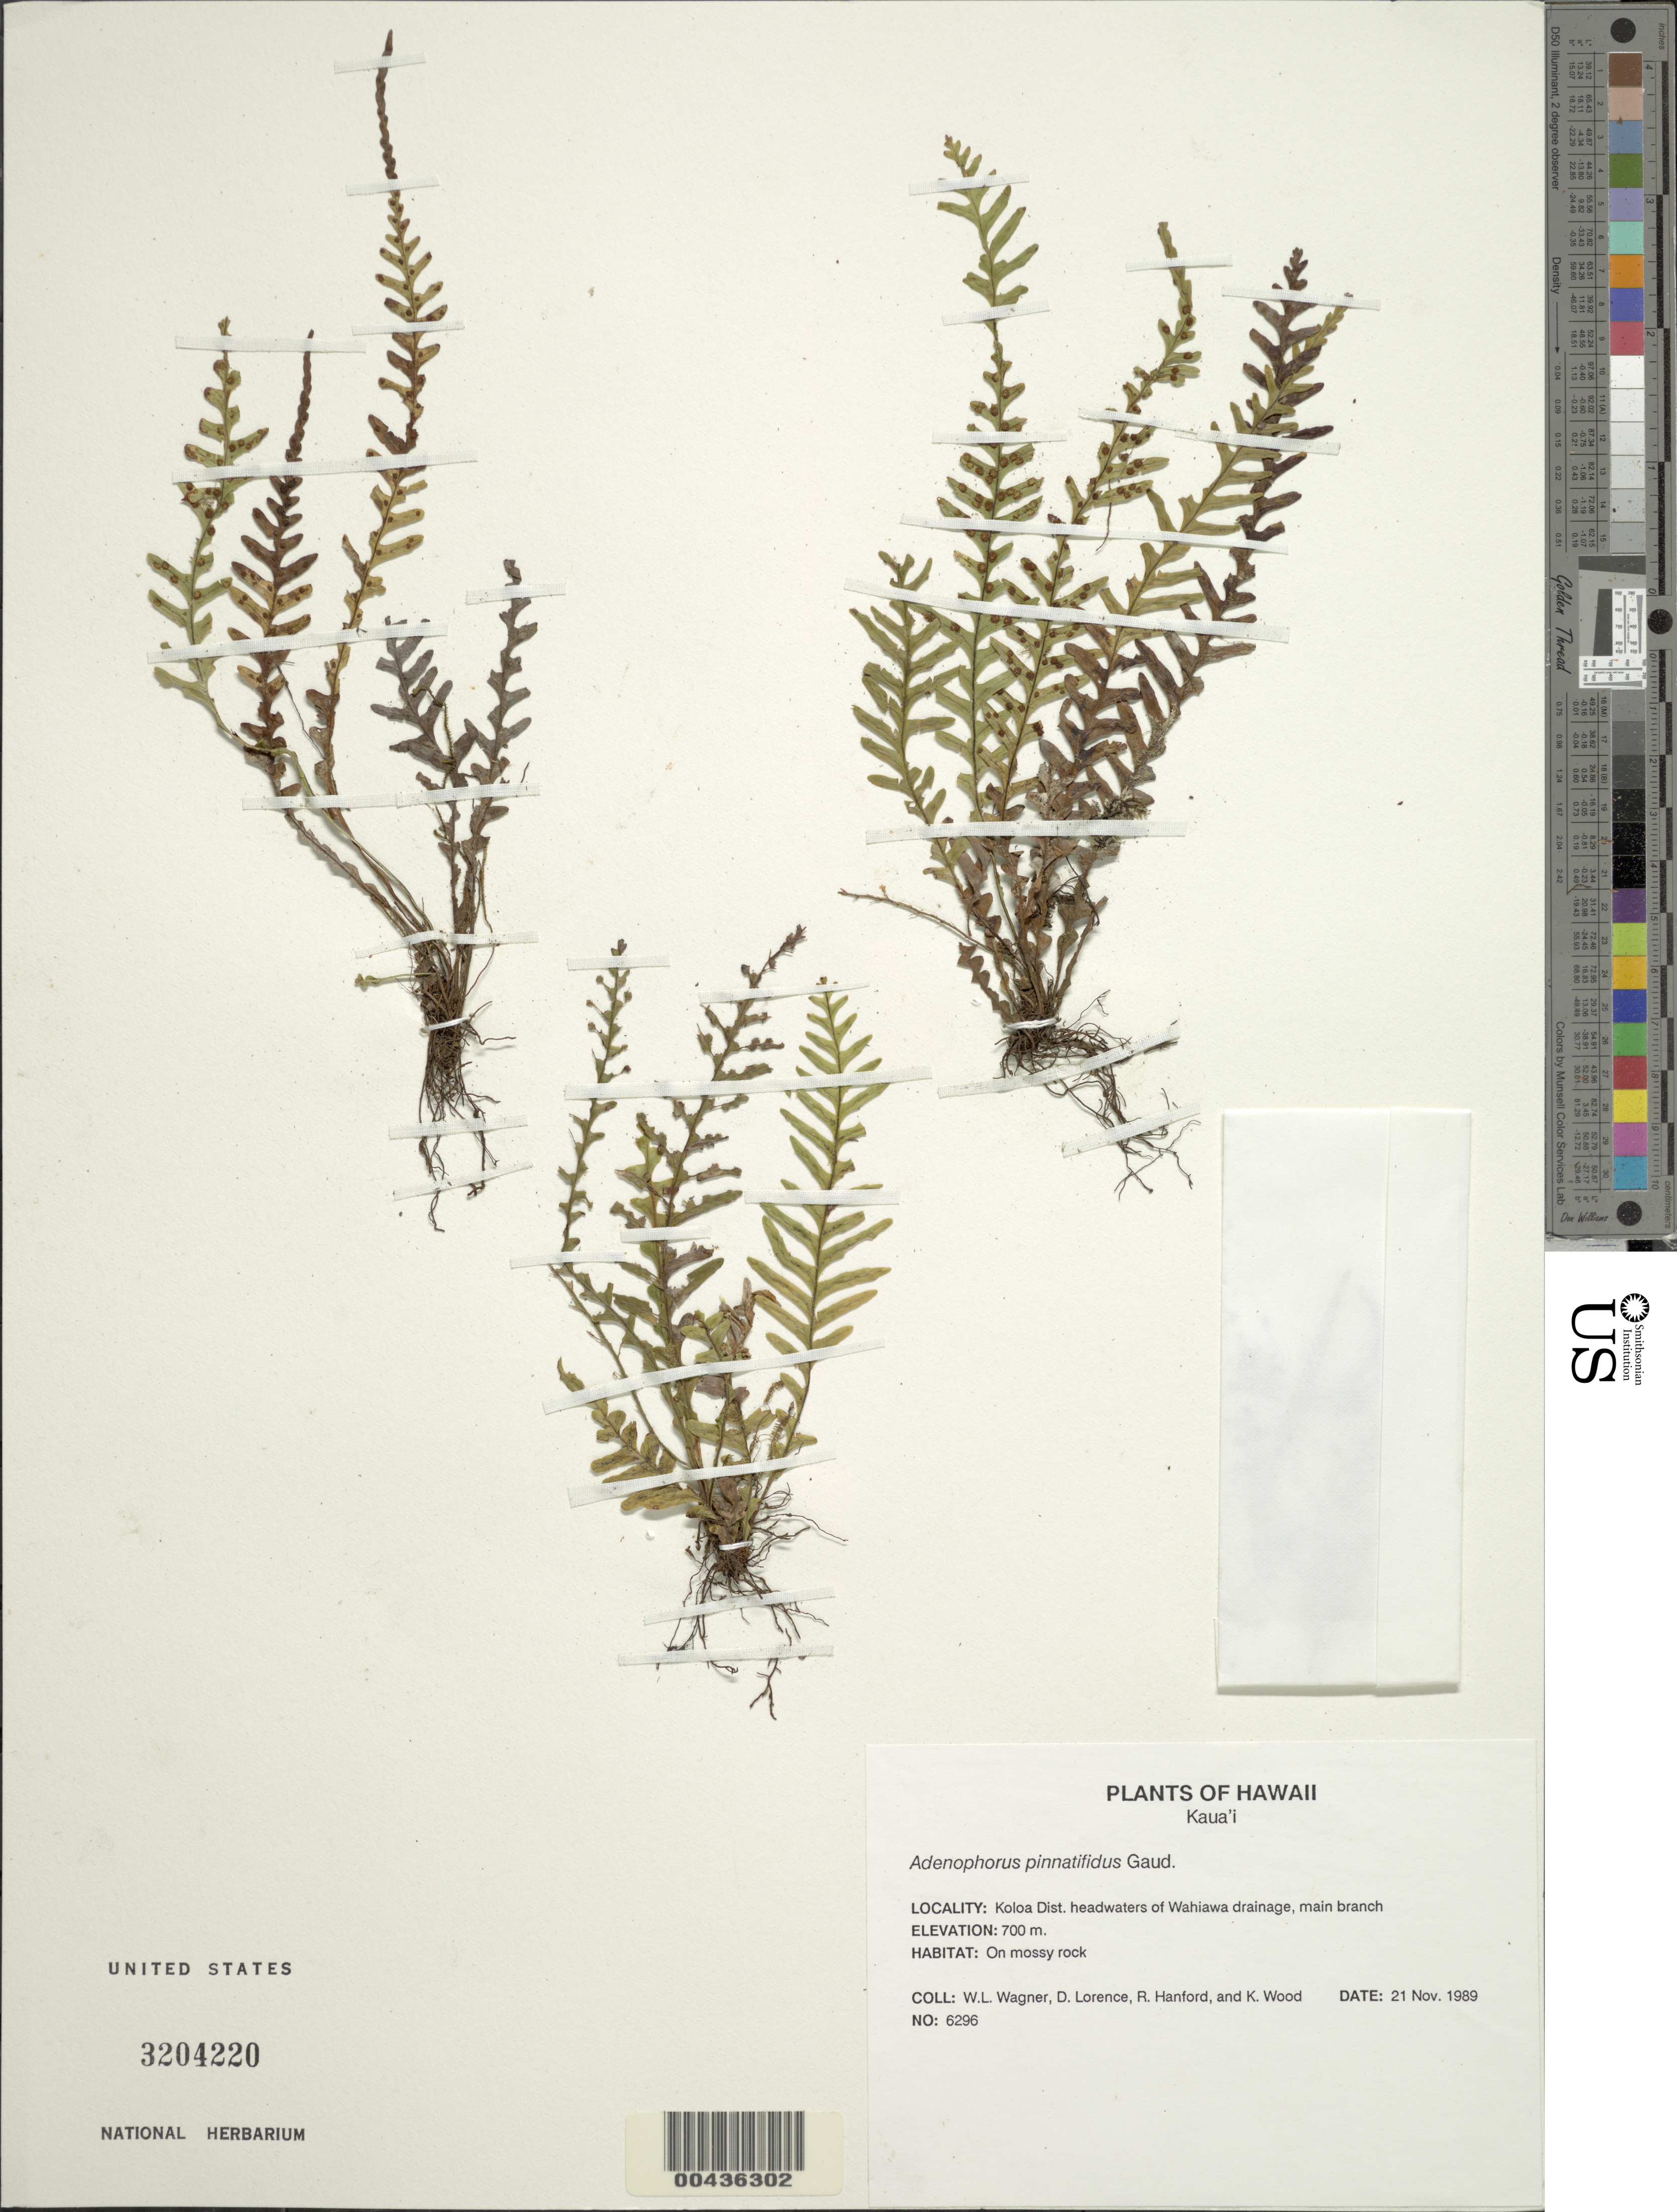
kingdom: Plantae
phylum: Tracheophyta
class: Polypodiopsida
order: Polypodiales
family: Polypodiaceae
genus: Adenophorus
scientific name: Adenophorus pinnatifidus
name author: Gaudich.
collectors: W. L. Wagner, D. Lorence, R. Hanford & K. Wood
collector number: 6296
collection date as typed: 21 Nov 1989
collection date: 1989-11-21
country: United States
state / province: Hawaii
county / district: Kauai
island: Kaua'i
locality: Koloa Dist. headwaters of Wahiawa drainage, main branch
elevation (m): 700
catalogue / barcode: US 3204220